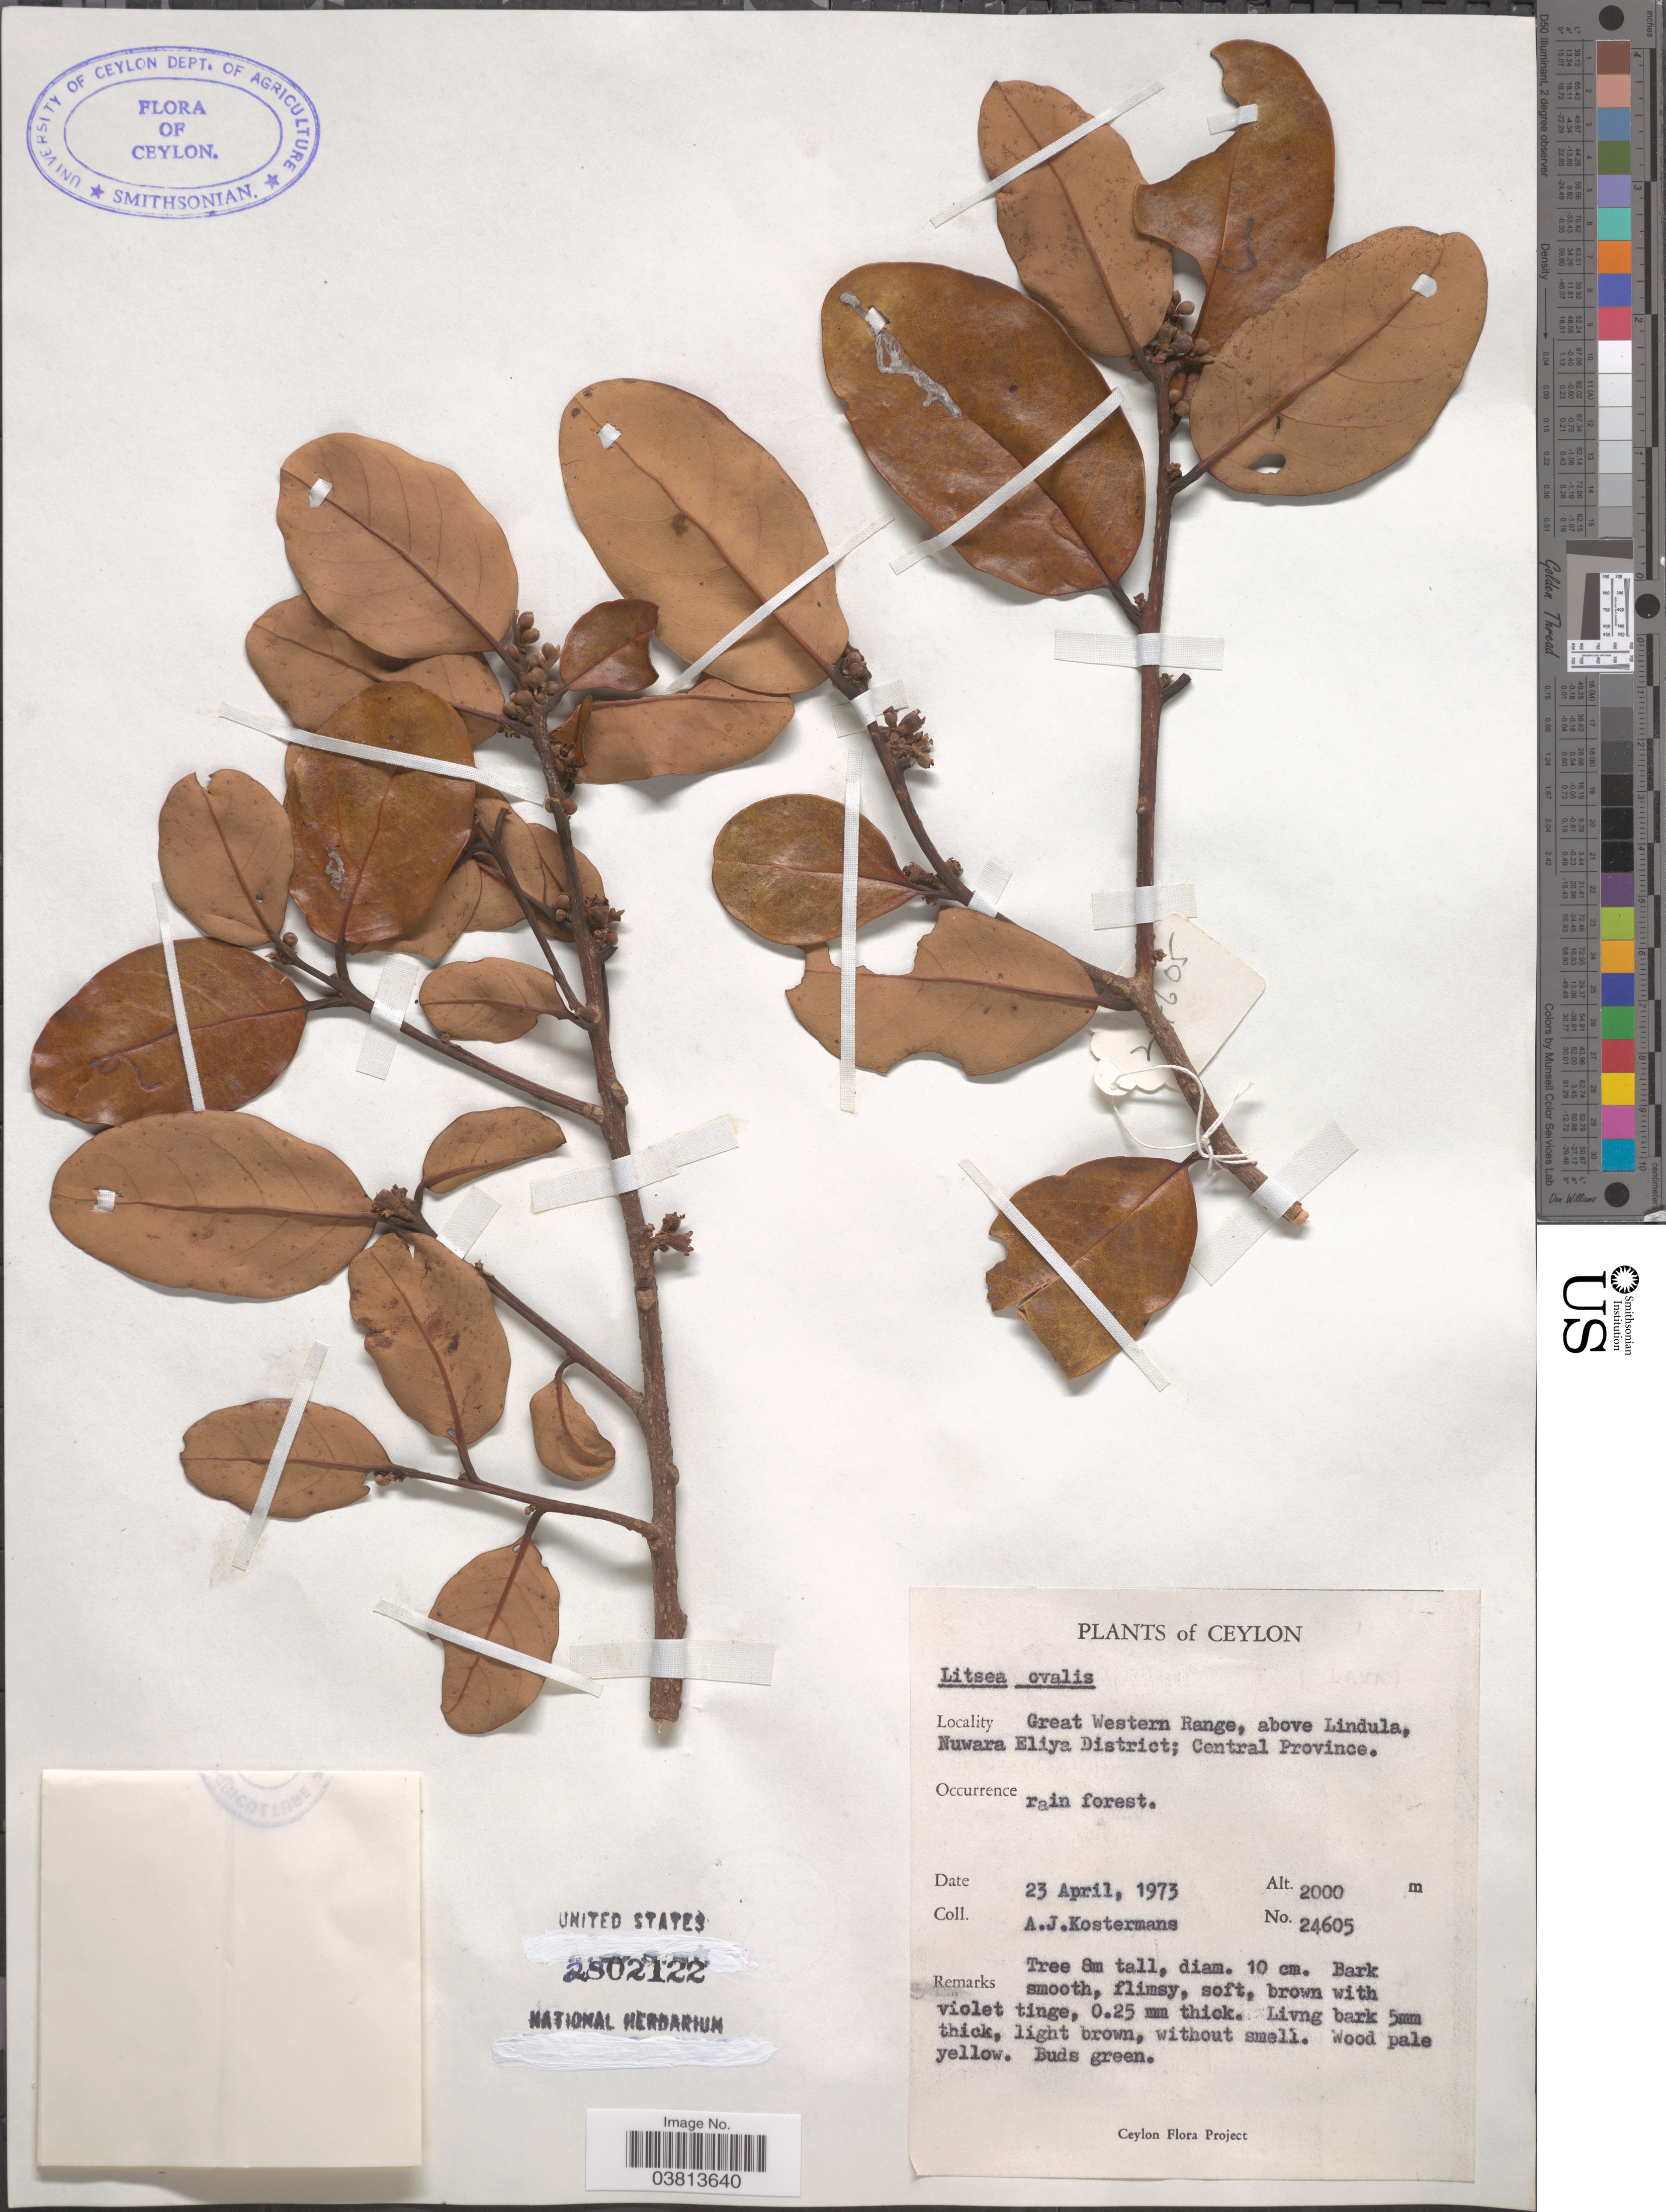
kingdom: Plantae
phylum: Tracheophyta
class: Magnoliopsida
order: Laurales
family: Lauraceae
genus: Litsea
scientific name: Litsea ovalis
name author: Kosterm.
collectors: A. J. G. Kostermans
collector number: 24605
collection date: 1973-04-23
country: Sri Lanka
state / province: Central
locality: Ceylon. Great Western Range, above Lindula, Nuwara Eliya District.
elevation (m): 2000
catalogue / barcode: US 2802122